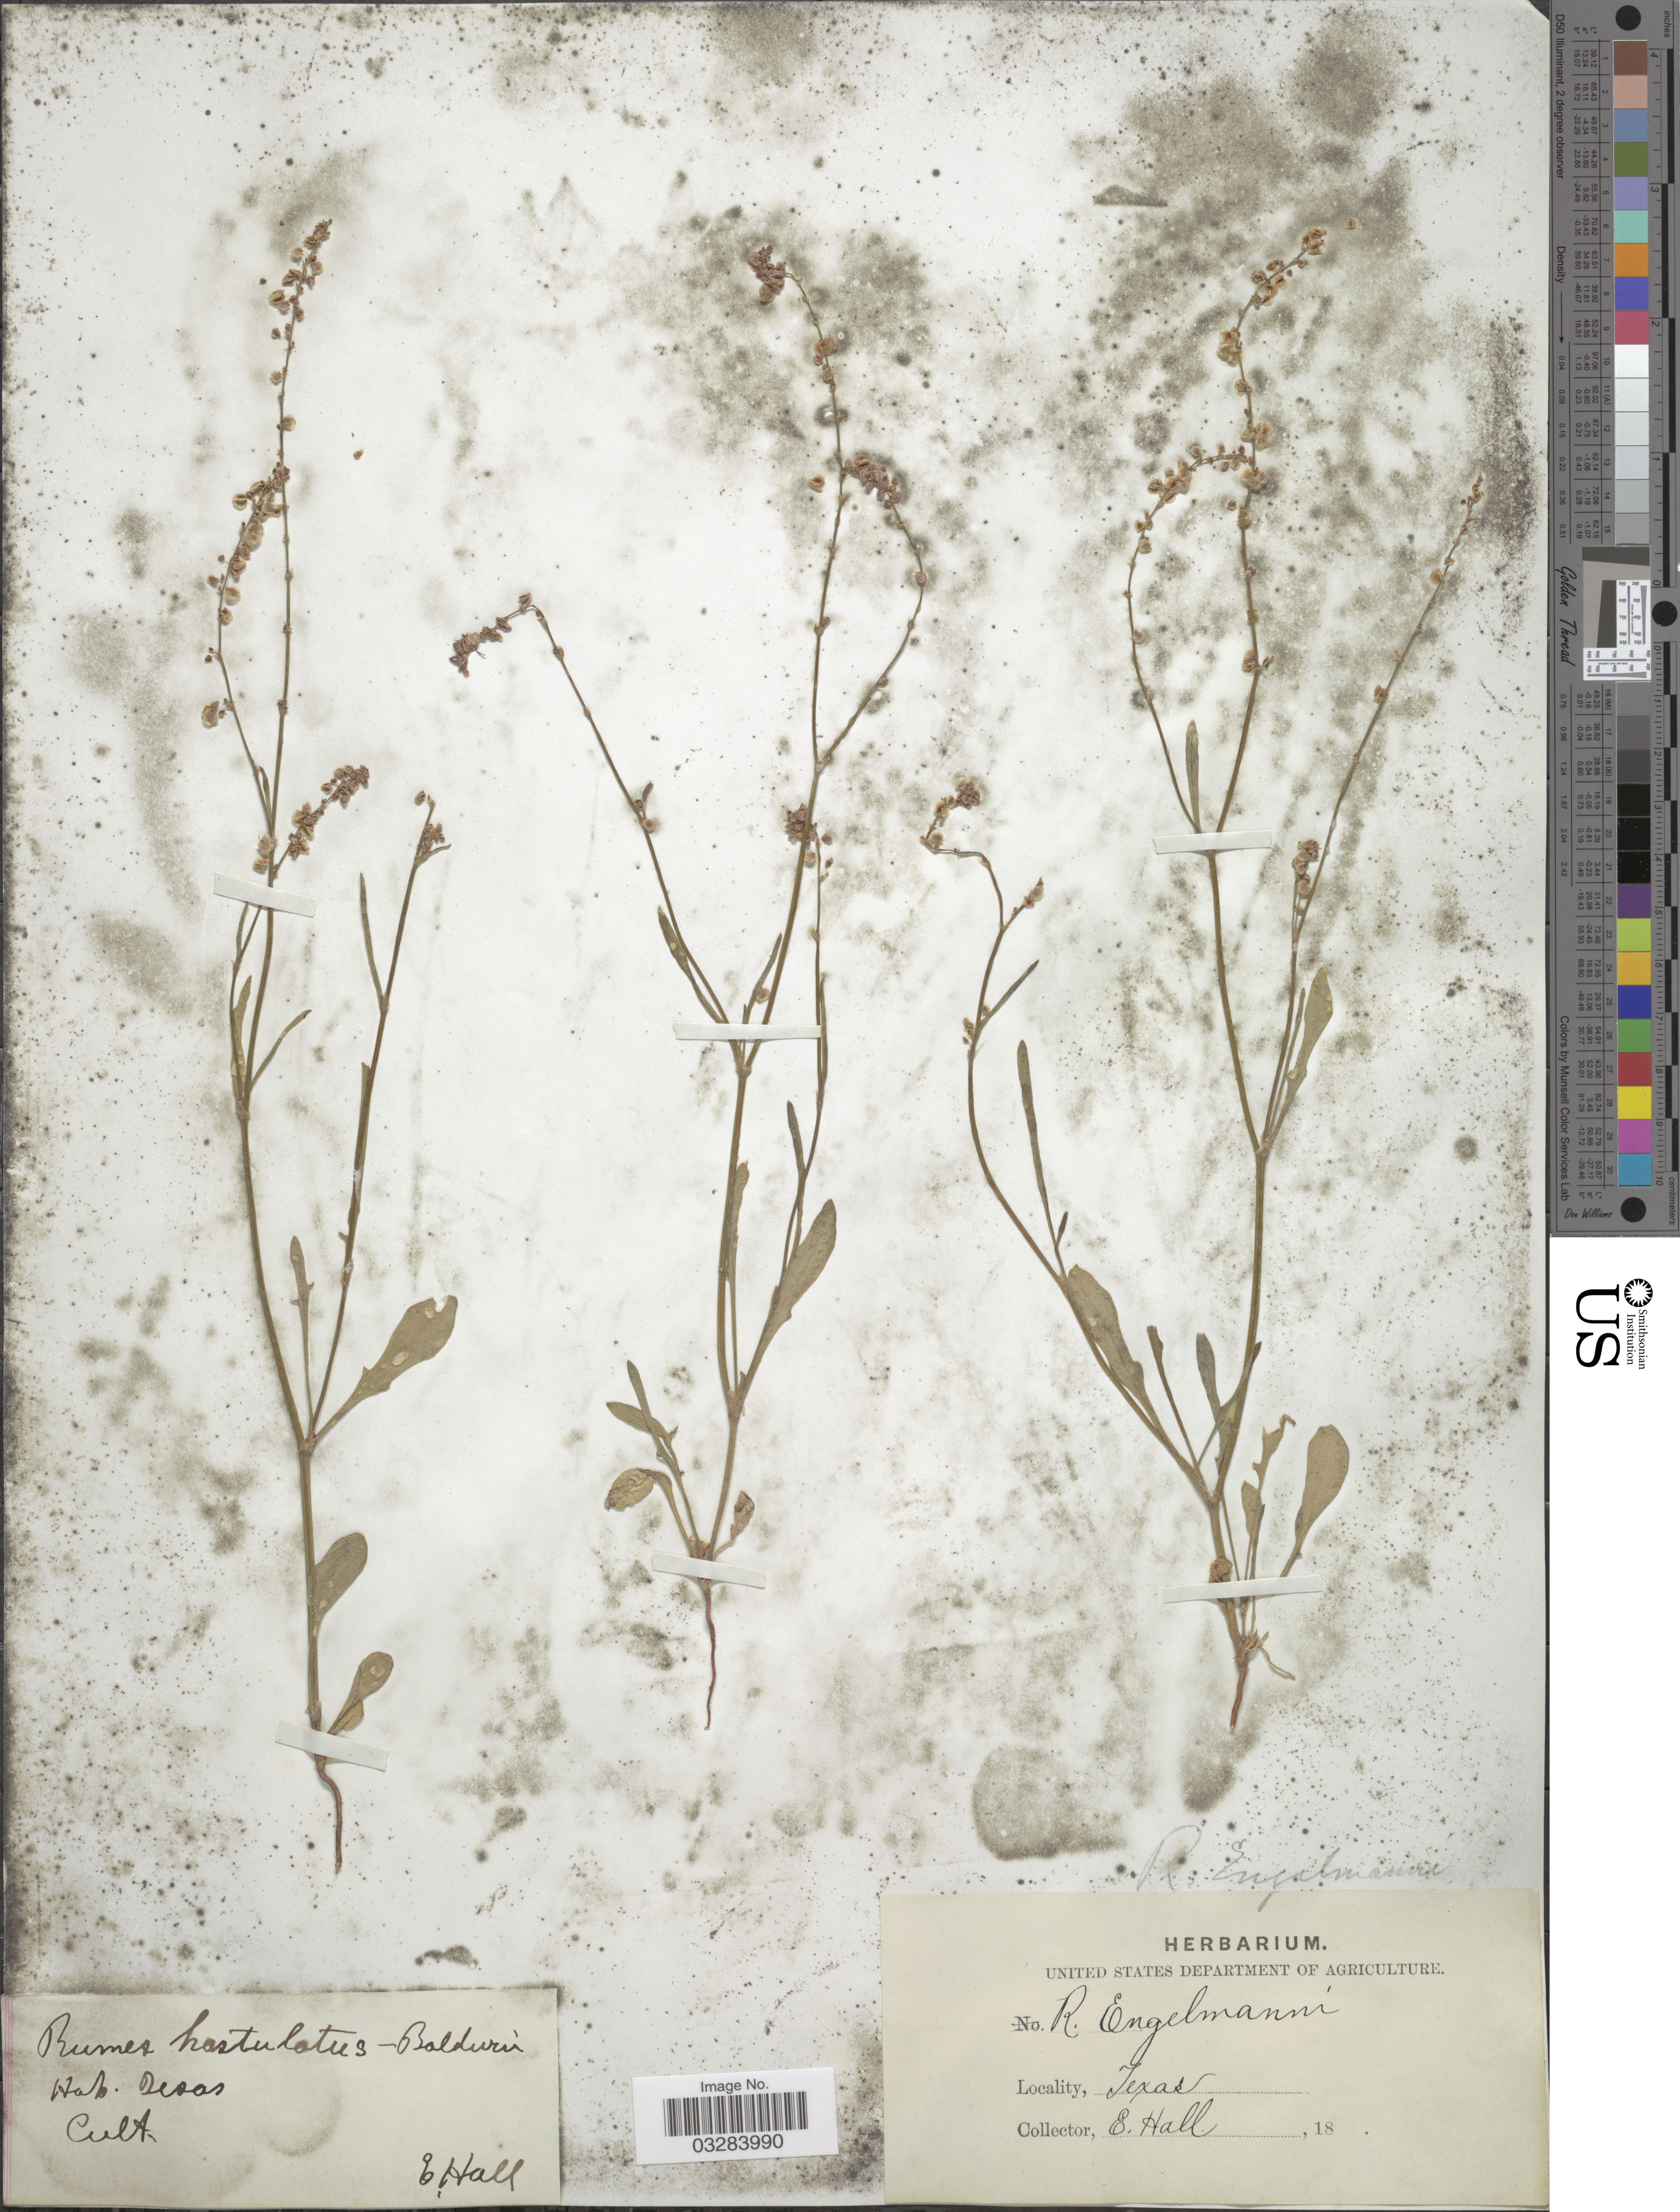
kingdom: Plantae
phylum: Tracheophyta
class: Magnoliopsida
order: Caryophyllales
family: Polygonaceae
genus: Rumex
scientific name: Rumex hastatulus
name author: Baldwin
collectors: E. Hall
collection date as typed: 18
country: United States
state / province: Texas